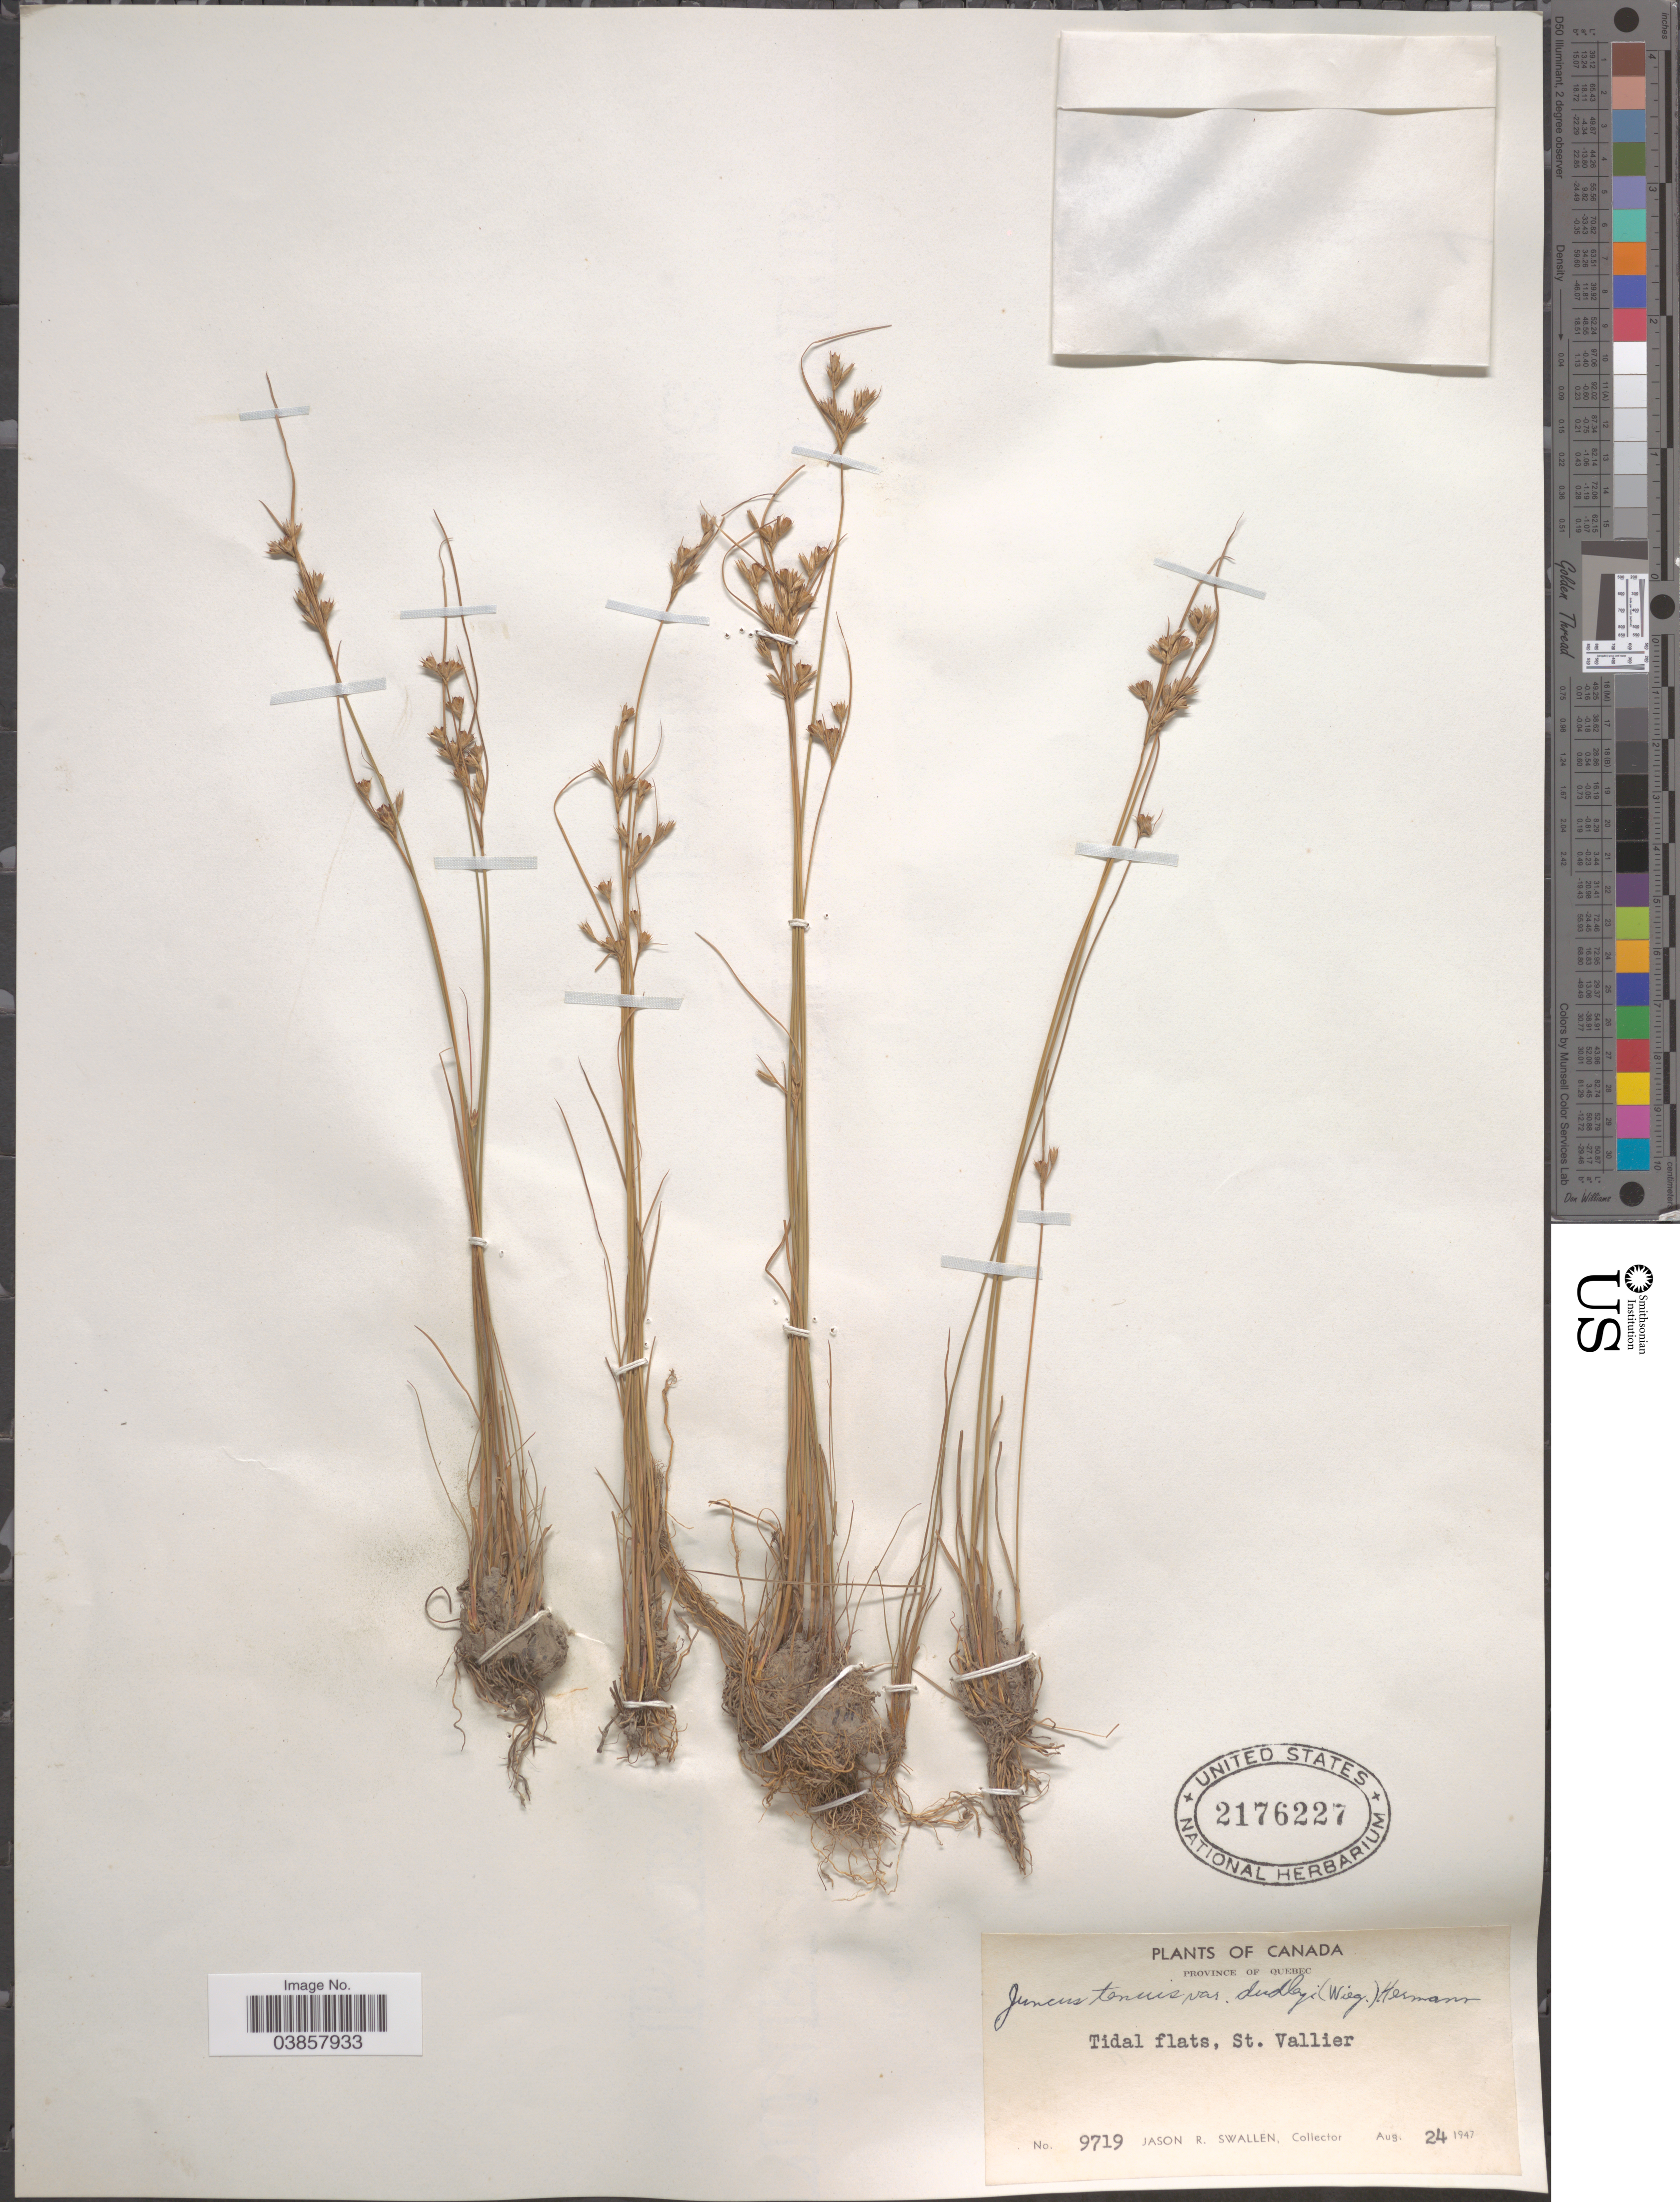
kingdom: Plantae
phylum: Tracheophyta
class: Liliopsida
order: Poales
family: Juncaceae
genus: Juncus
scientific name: Juncus tenuis var. dudleyi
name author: (Wiegand) F.J. Herm.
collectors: J. R. Swallen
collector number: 9719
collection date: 1947-08-24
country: Canada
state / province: Quebec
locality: Tidal flats, St. Vallier.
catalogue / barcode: US 2176227